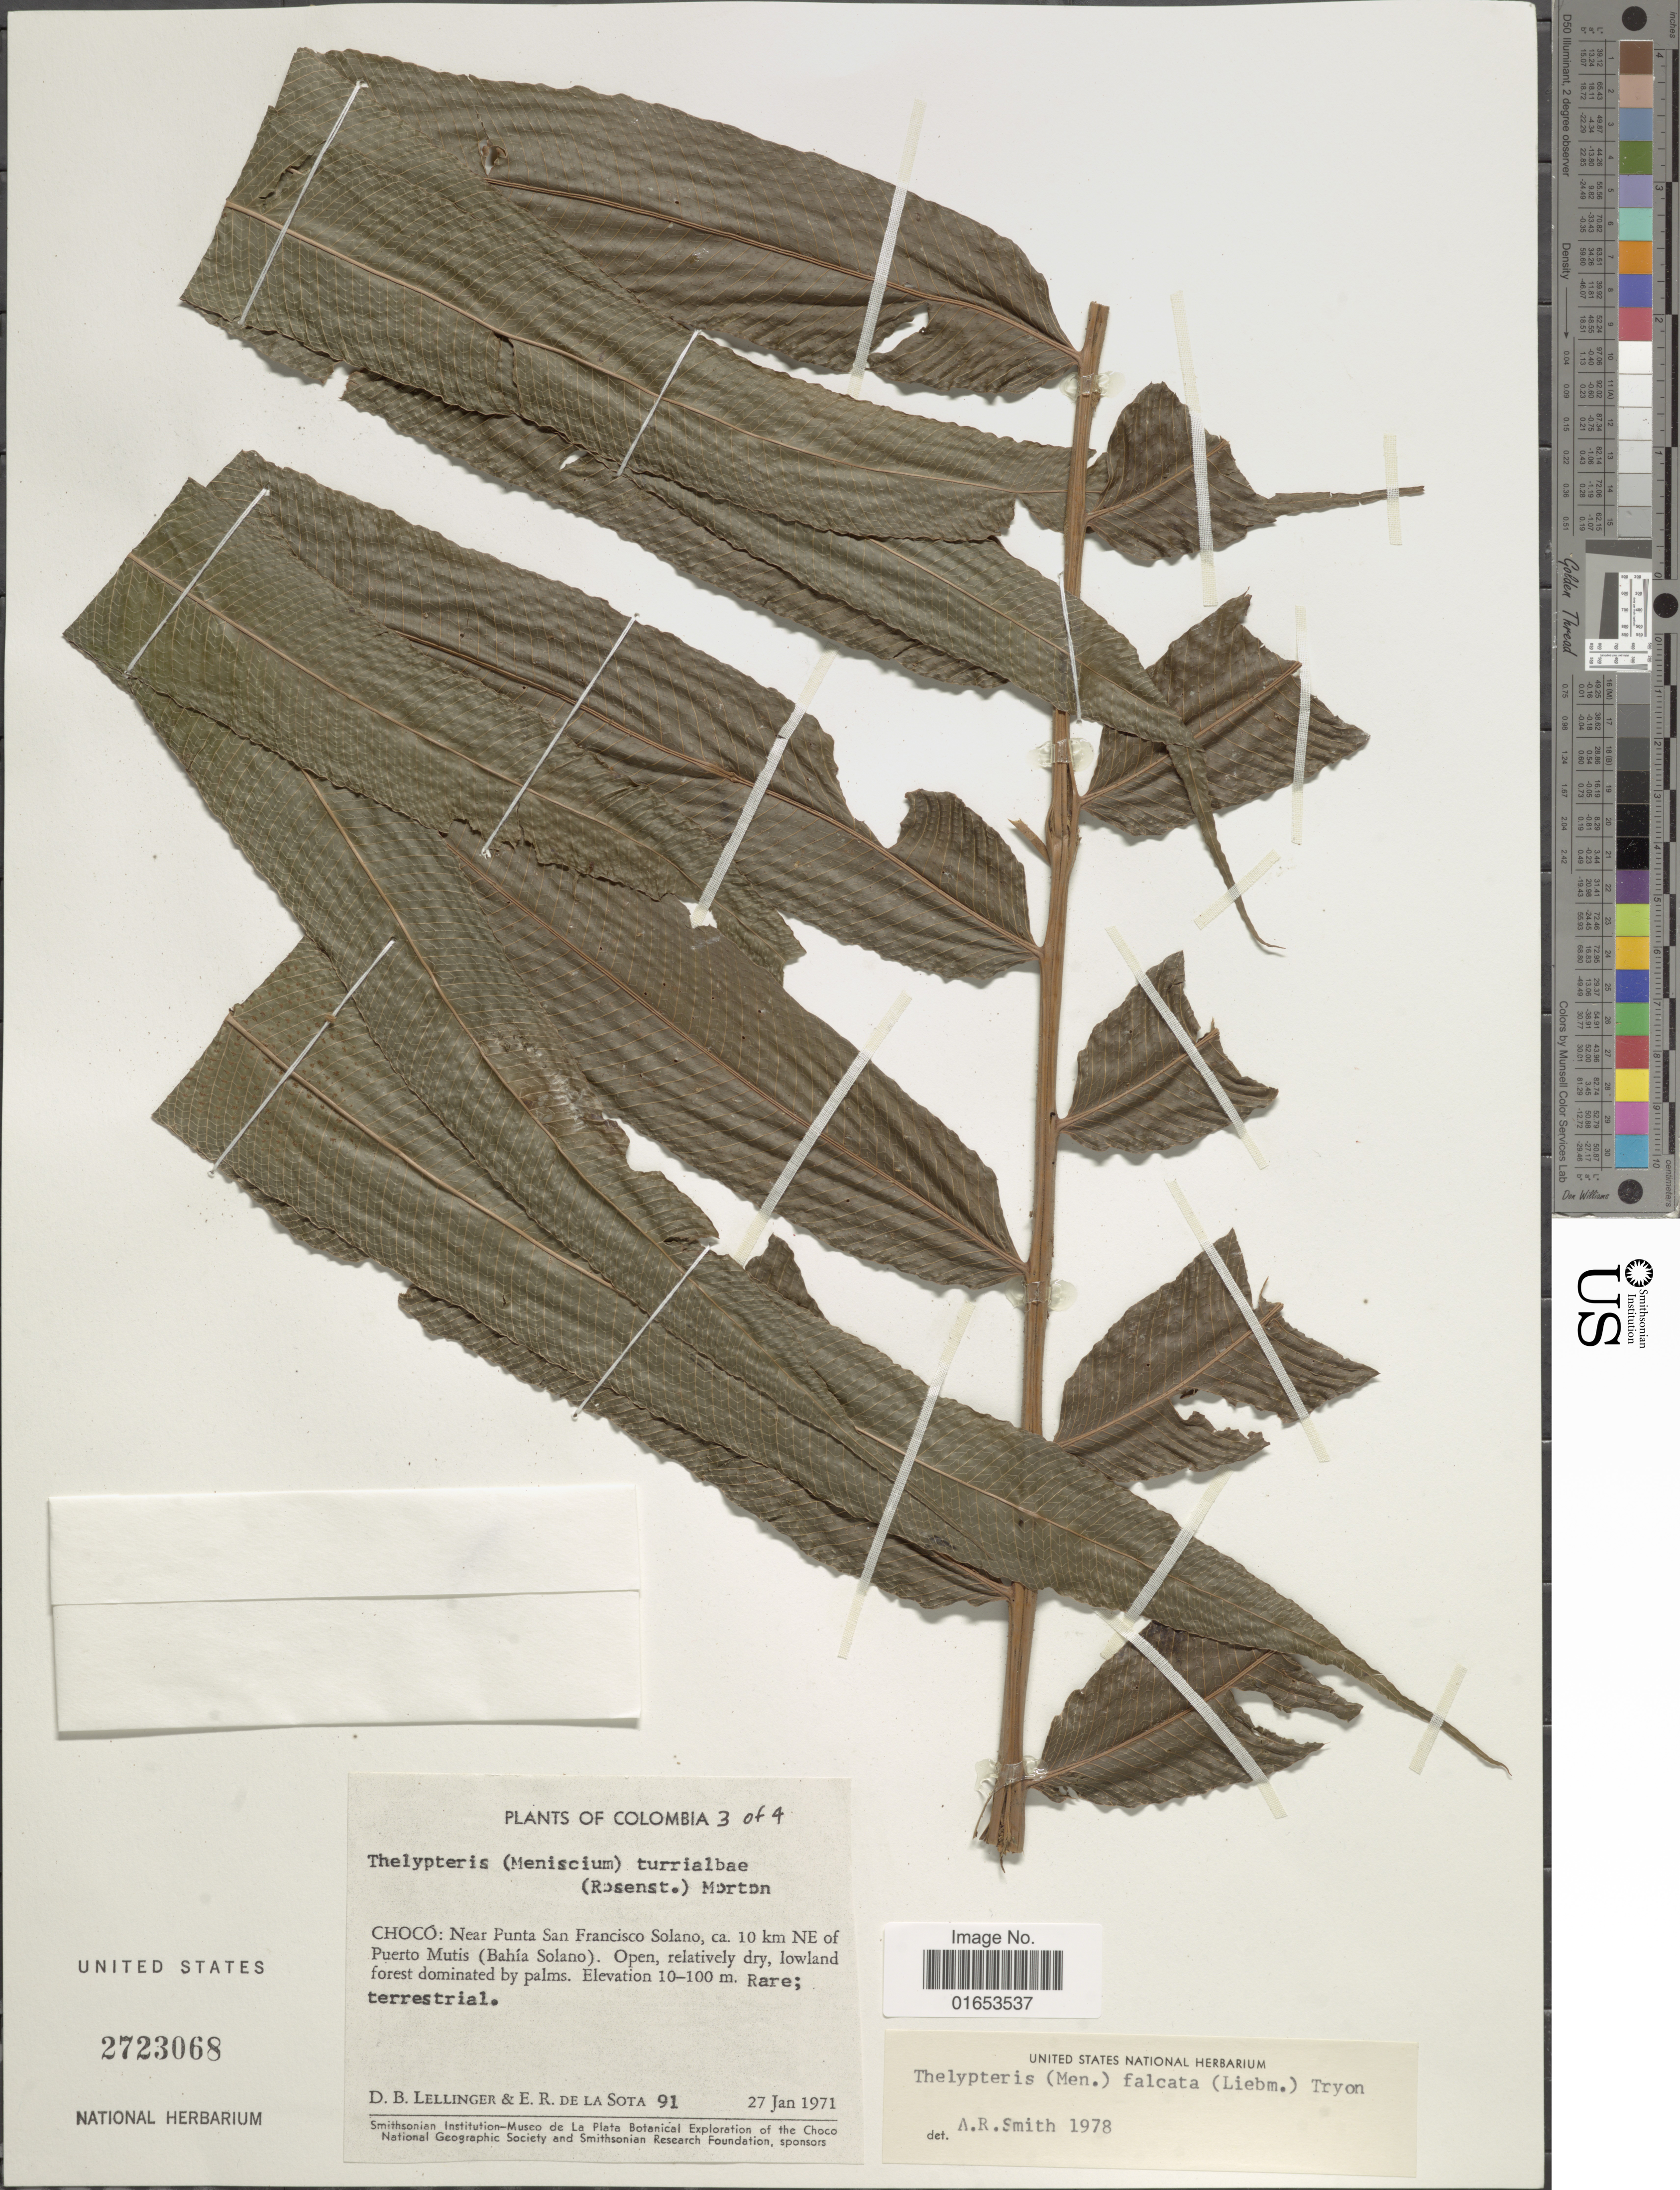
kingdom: Plantae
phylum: Tracheophyta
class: Polypodiopsida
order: Polypodiales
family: Thelypteridaceae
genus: Meniscium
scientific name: Meniscium falcatum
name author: Liebm.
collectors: D. B. Lellinger & E. R. de la Sota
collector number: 91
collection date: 1971-01-27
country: Colombia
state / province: Chocó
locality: Near Punta San Francisco Solano, ca. 10 km NE of Puerto Mutis (Bahía Solano)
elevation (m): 10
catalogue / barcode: US 2723068